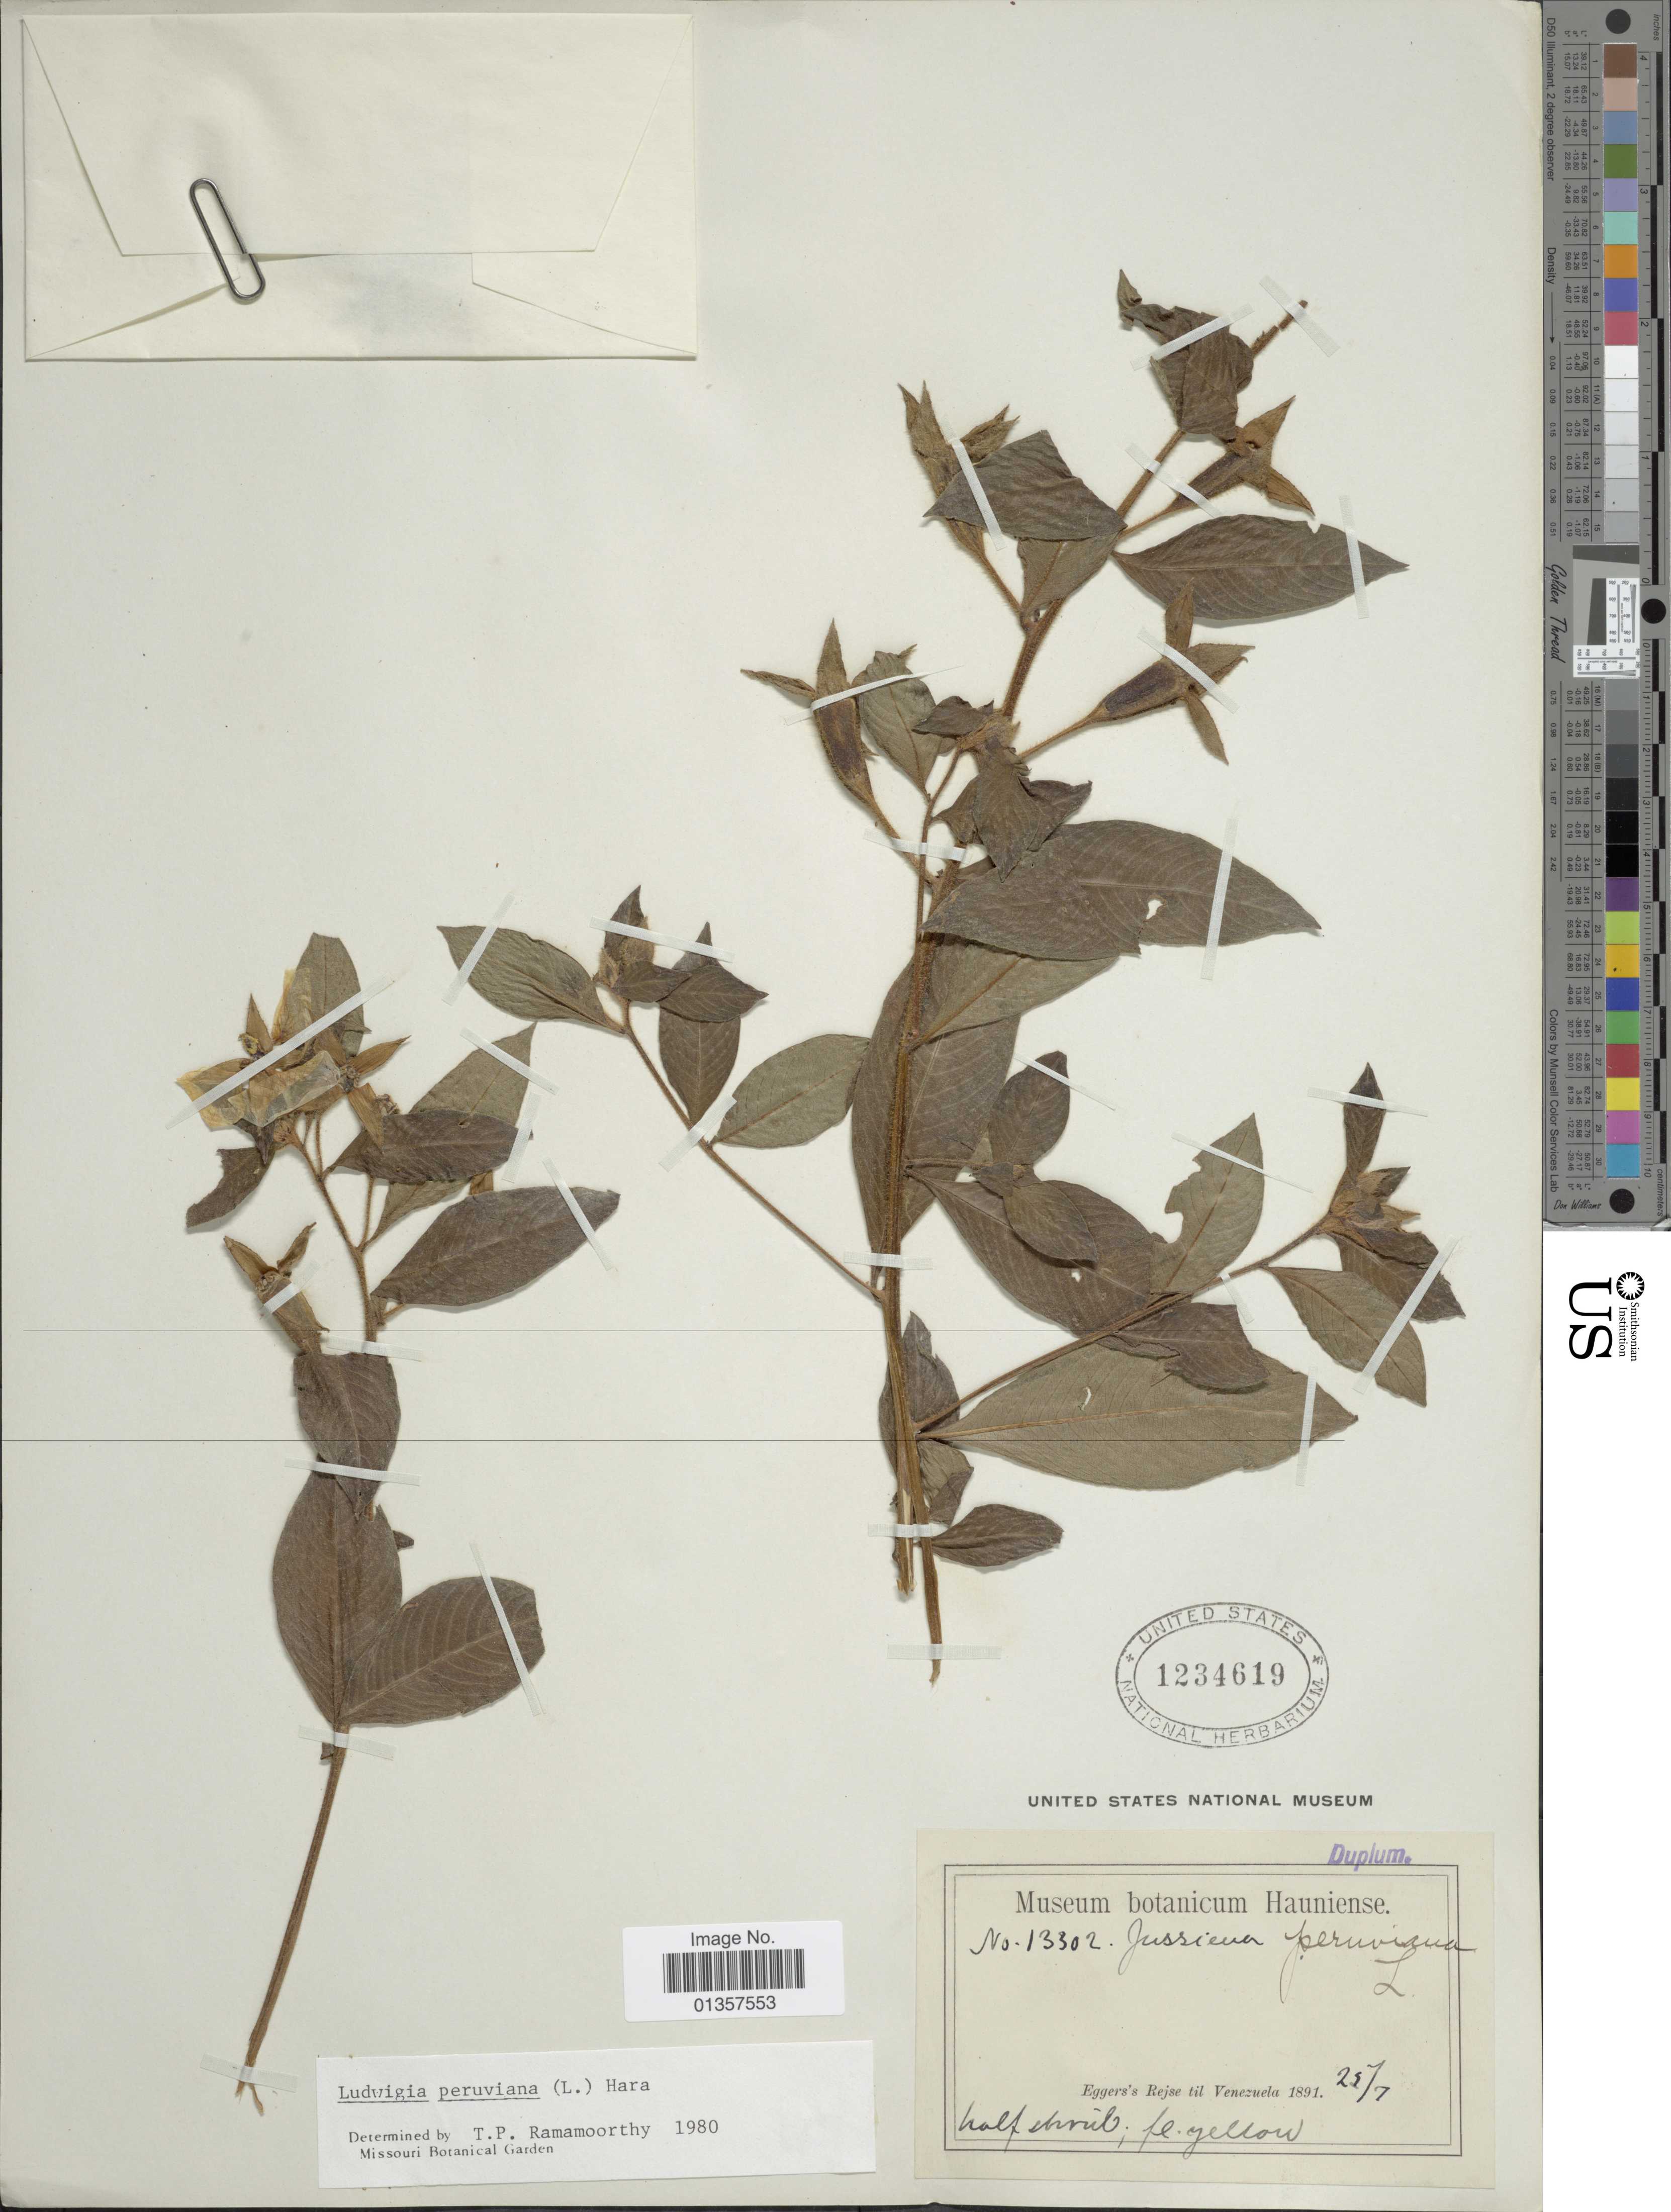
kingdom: Plantae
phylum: Tracheophyta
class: Magnoliopsida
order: Myrtales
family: Onagraceae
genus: Ludwigia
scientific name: Ludwigia peruviana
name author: (L.) H. Hara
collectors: -. Eggers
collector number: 13302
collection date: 1891-07-25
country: Venezuela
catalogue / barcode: US 1234619